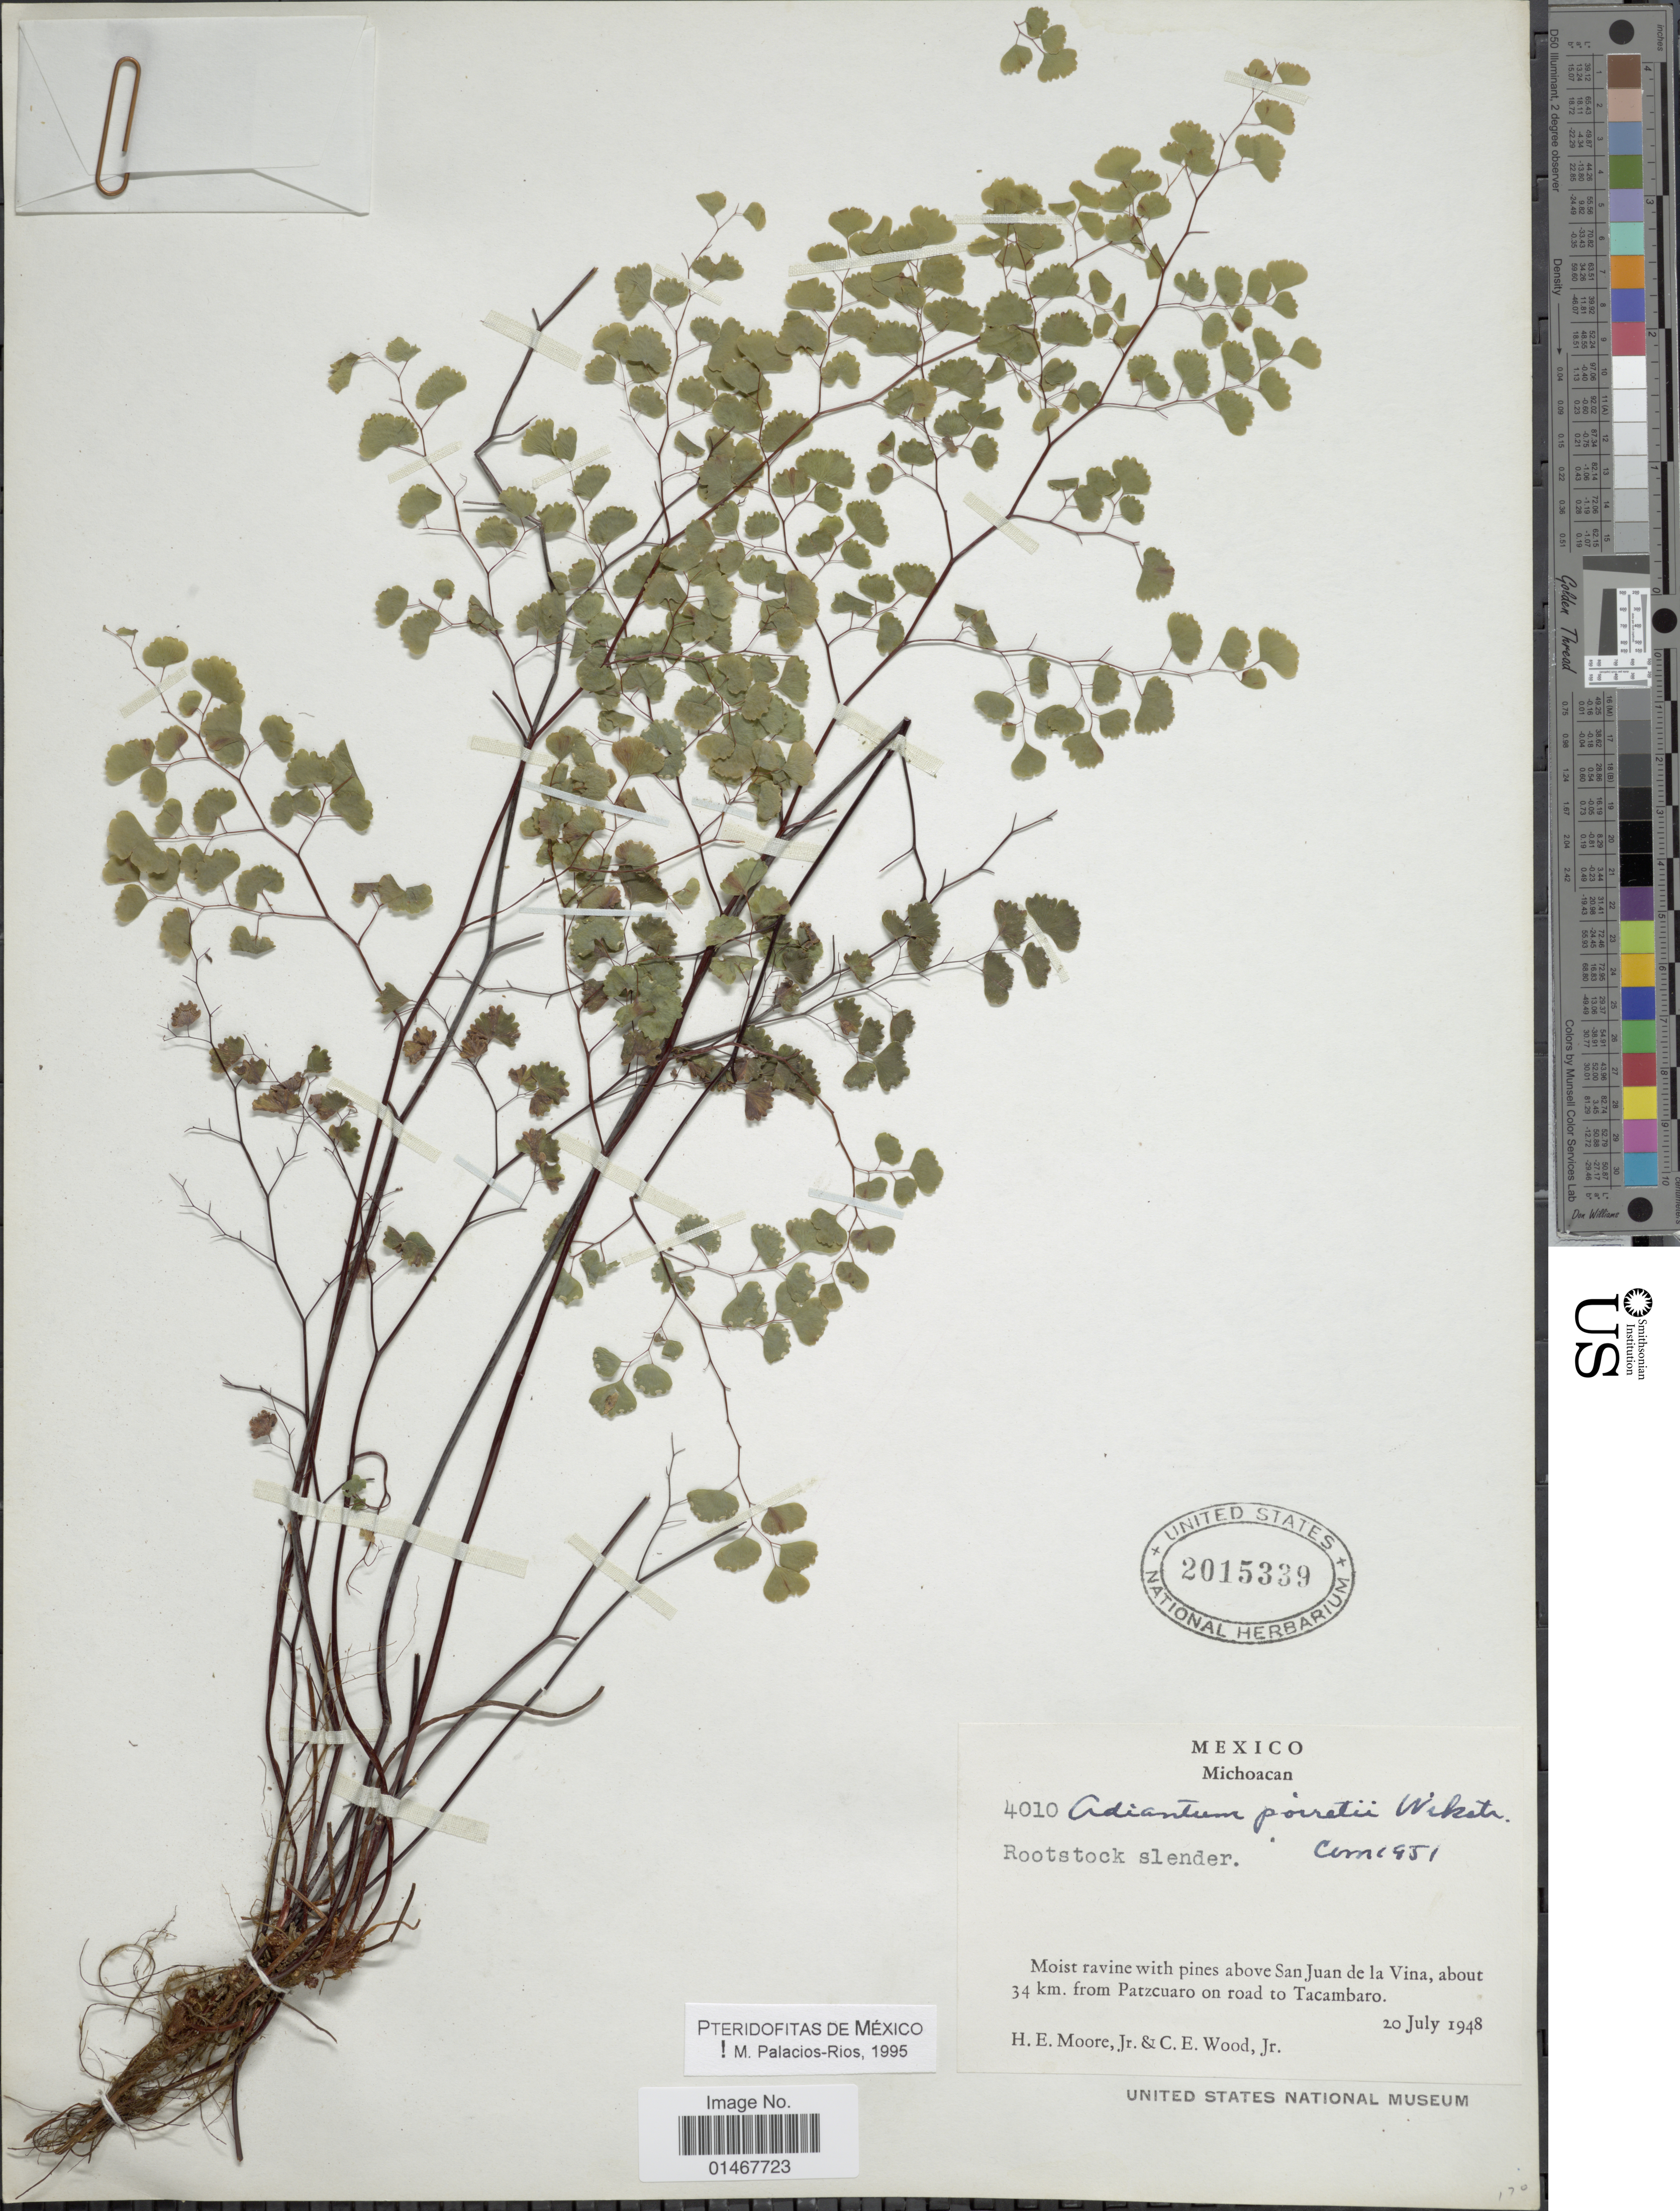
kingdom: Plantae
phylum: Tracheophyta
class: Polypodiopsida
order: Polypodiales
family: Pteridaceae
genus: Adiantum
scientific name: Adiantum poiretii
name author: Wikstr.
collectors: H. E. Moore & C. Wood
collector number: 4010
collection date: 1948-07-20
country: Mexico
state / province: Michoacán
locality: Mist ravine with pines above San Juan de la Vina, about 34 km from Patzcuaro on road to Tacambaro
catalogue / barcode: US 2015339